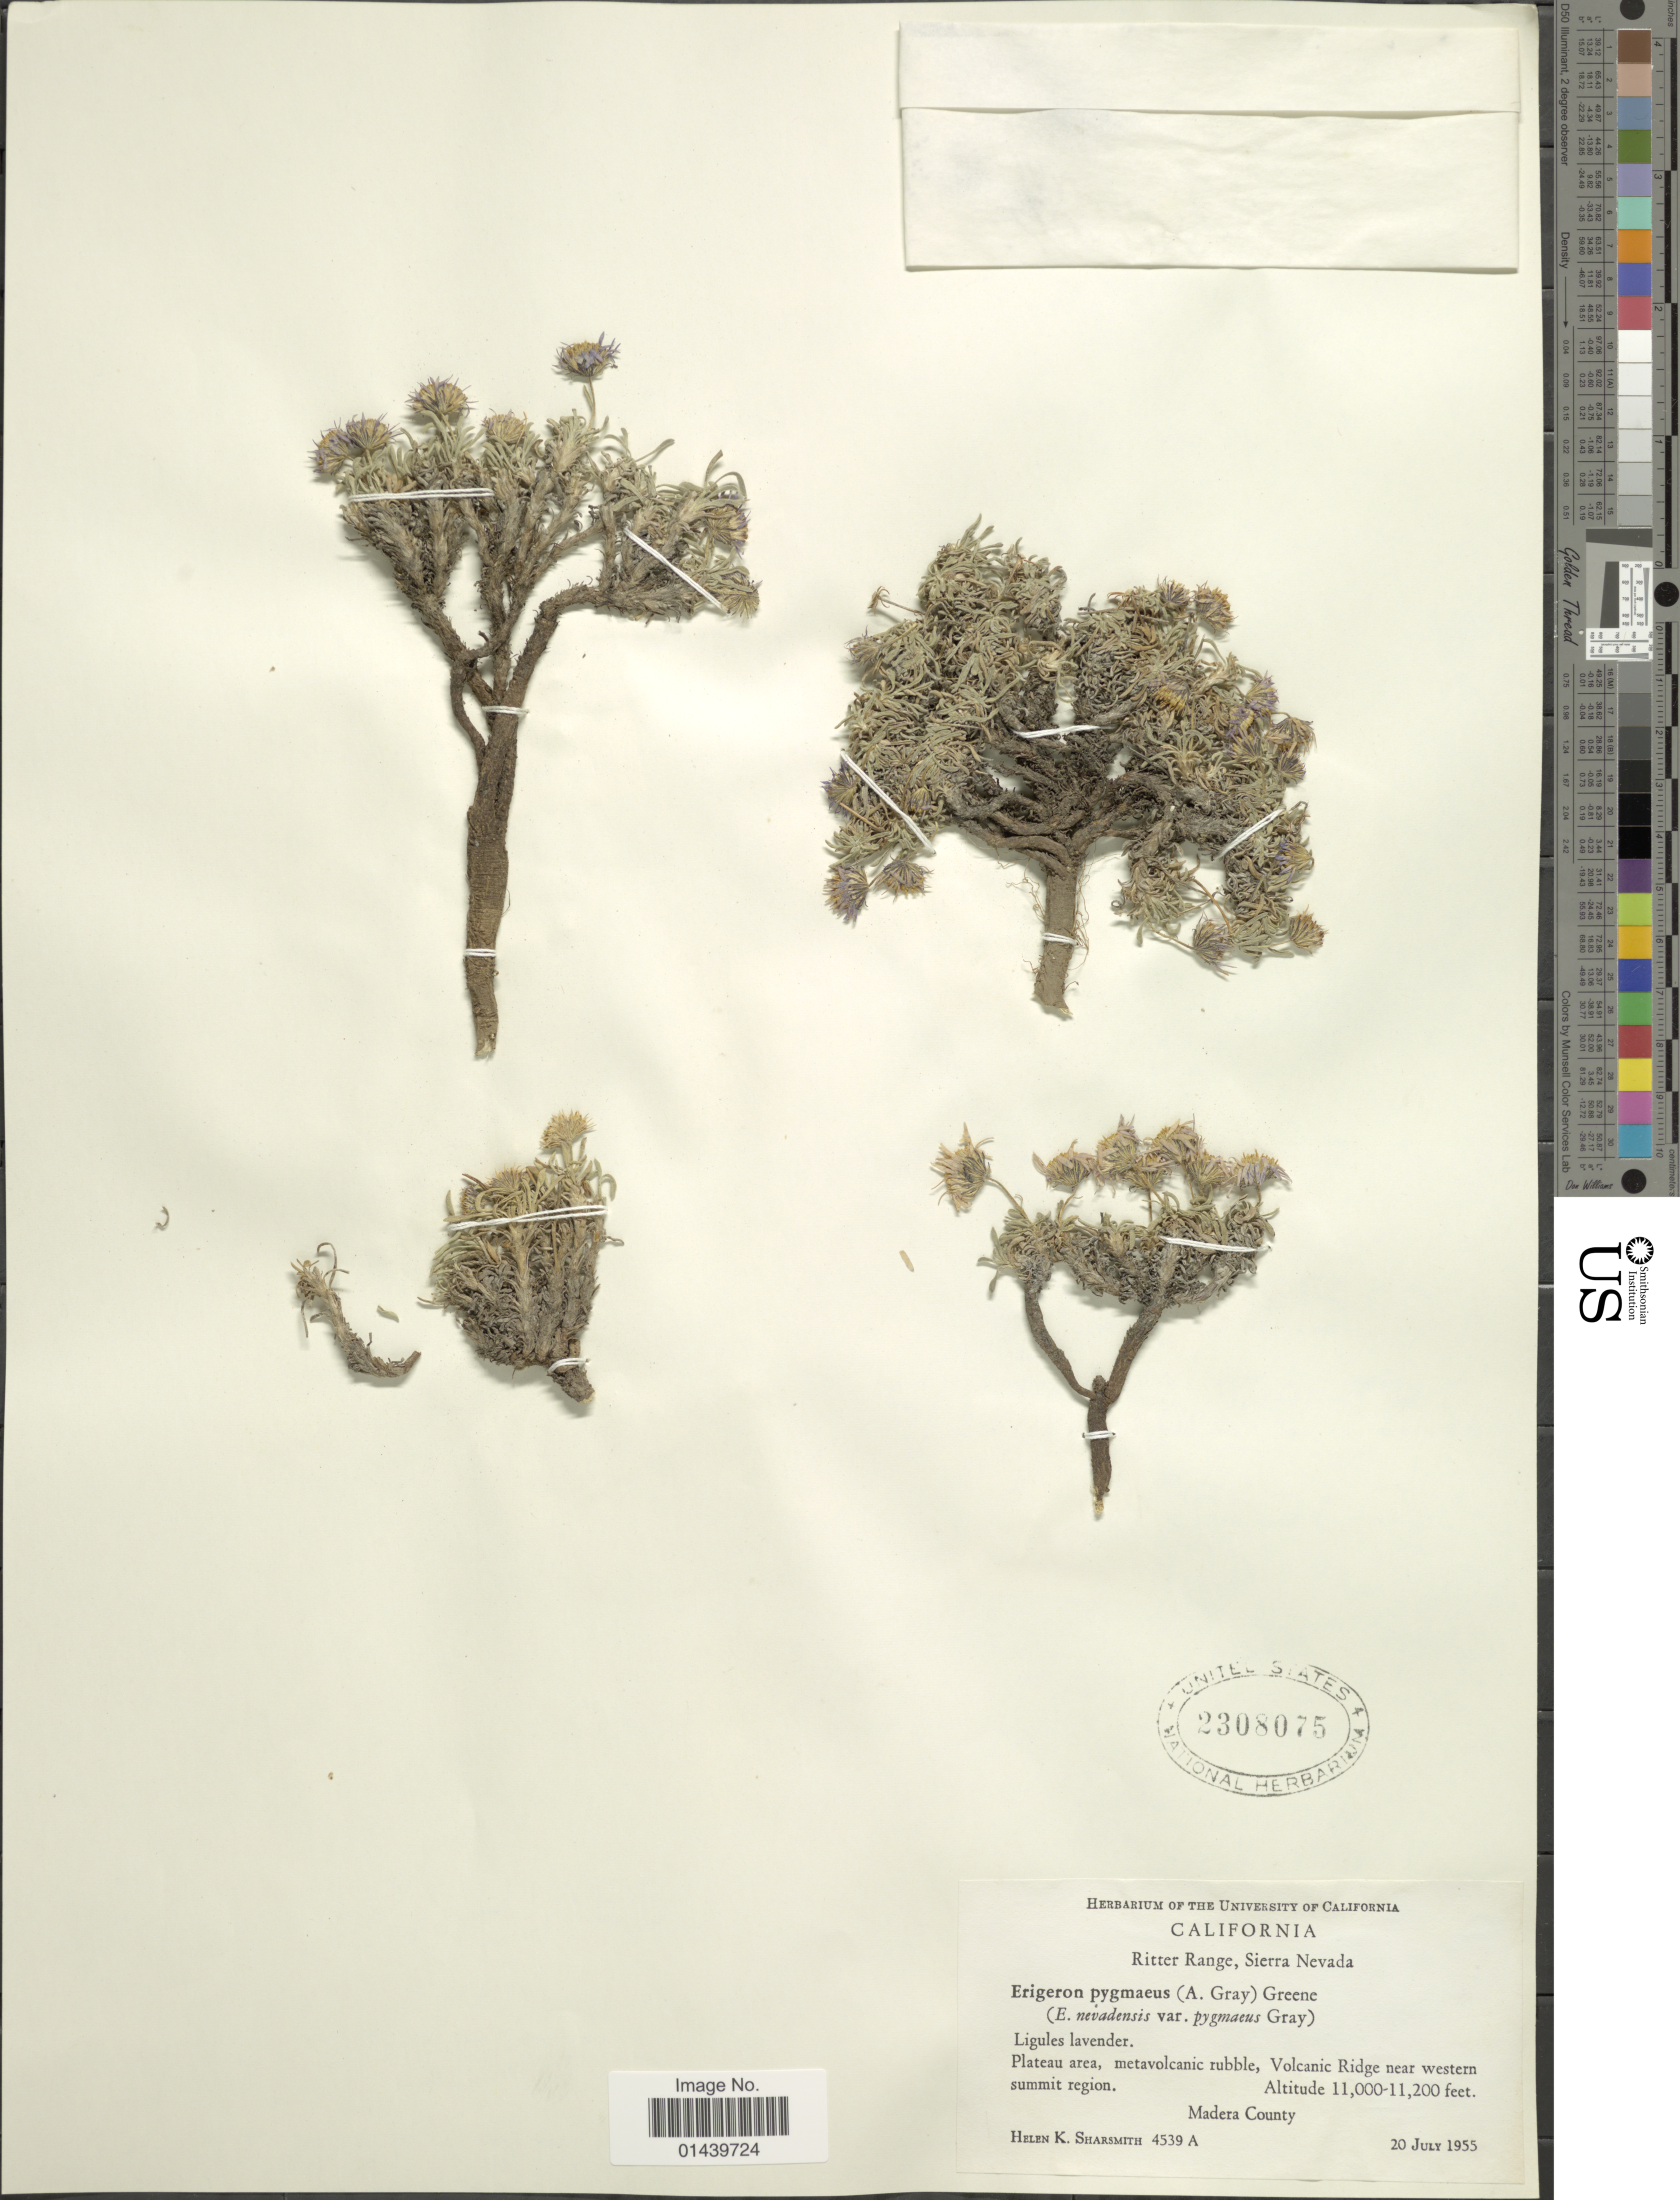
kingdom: Plantae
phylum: Tracheophyta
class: Magnoliopsida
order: Asterales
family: Asteraceae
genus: Erigeron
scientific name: Erigeron pygmaeus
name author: (A. Gray) Greene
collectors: H. Sharsmith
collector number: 4539A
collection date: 1955-07-20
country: United States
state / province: California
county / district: Madera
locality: Ritter Range, Sierra Nevada. Plateau area, metavolcanic rubble, Volcanic Ridge near western summit region. Madera County.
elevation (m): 3353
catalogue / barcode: US 2308075